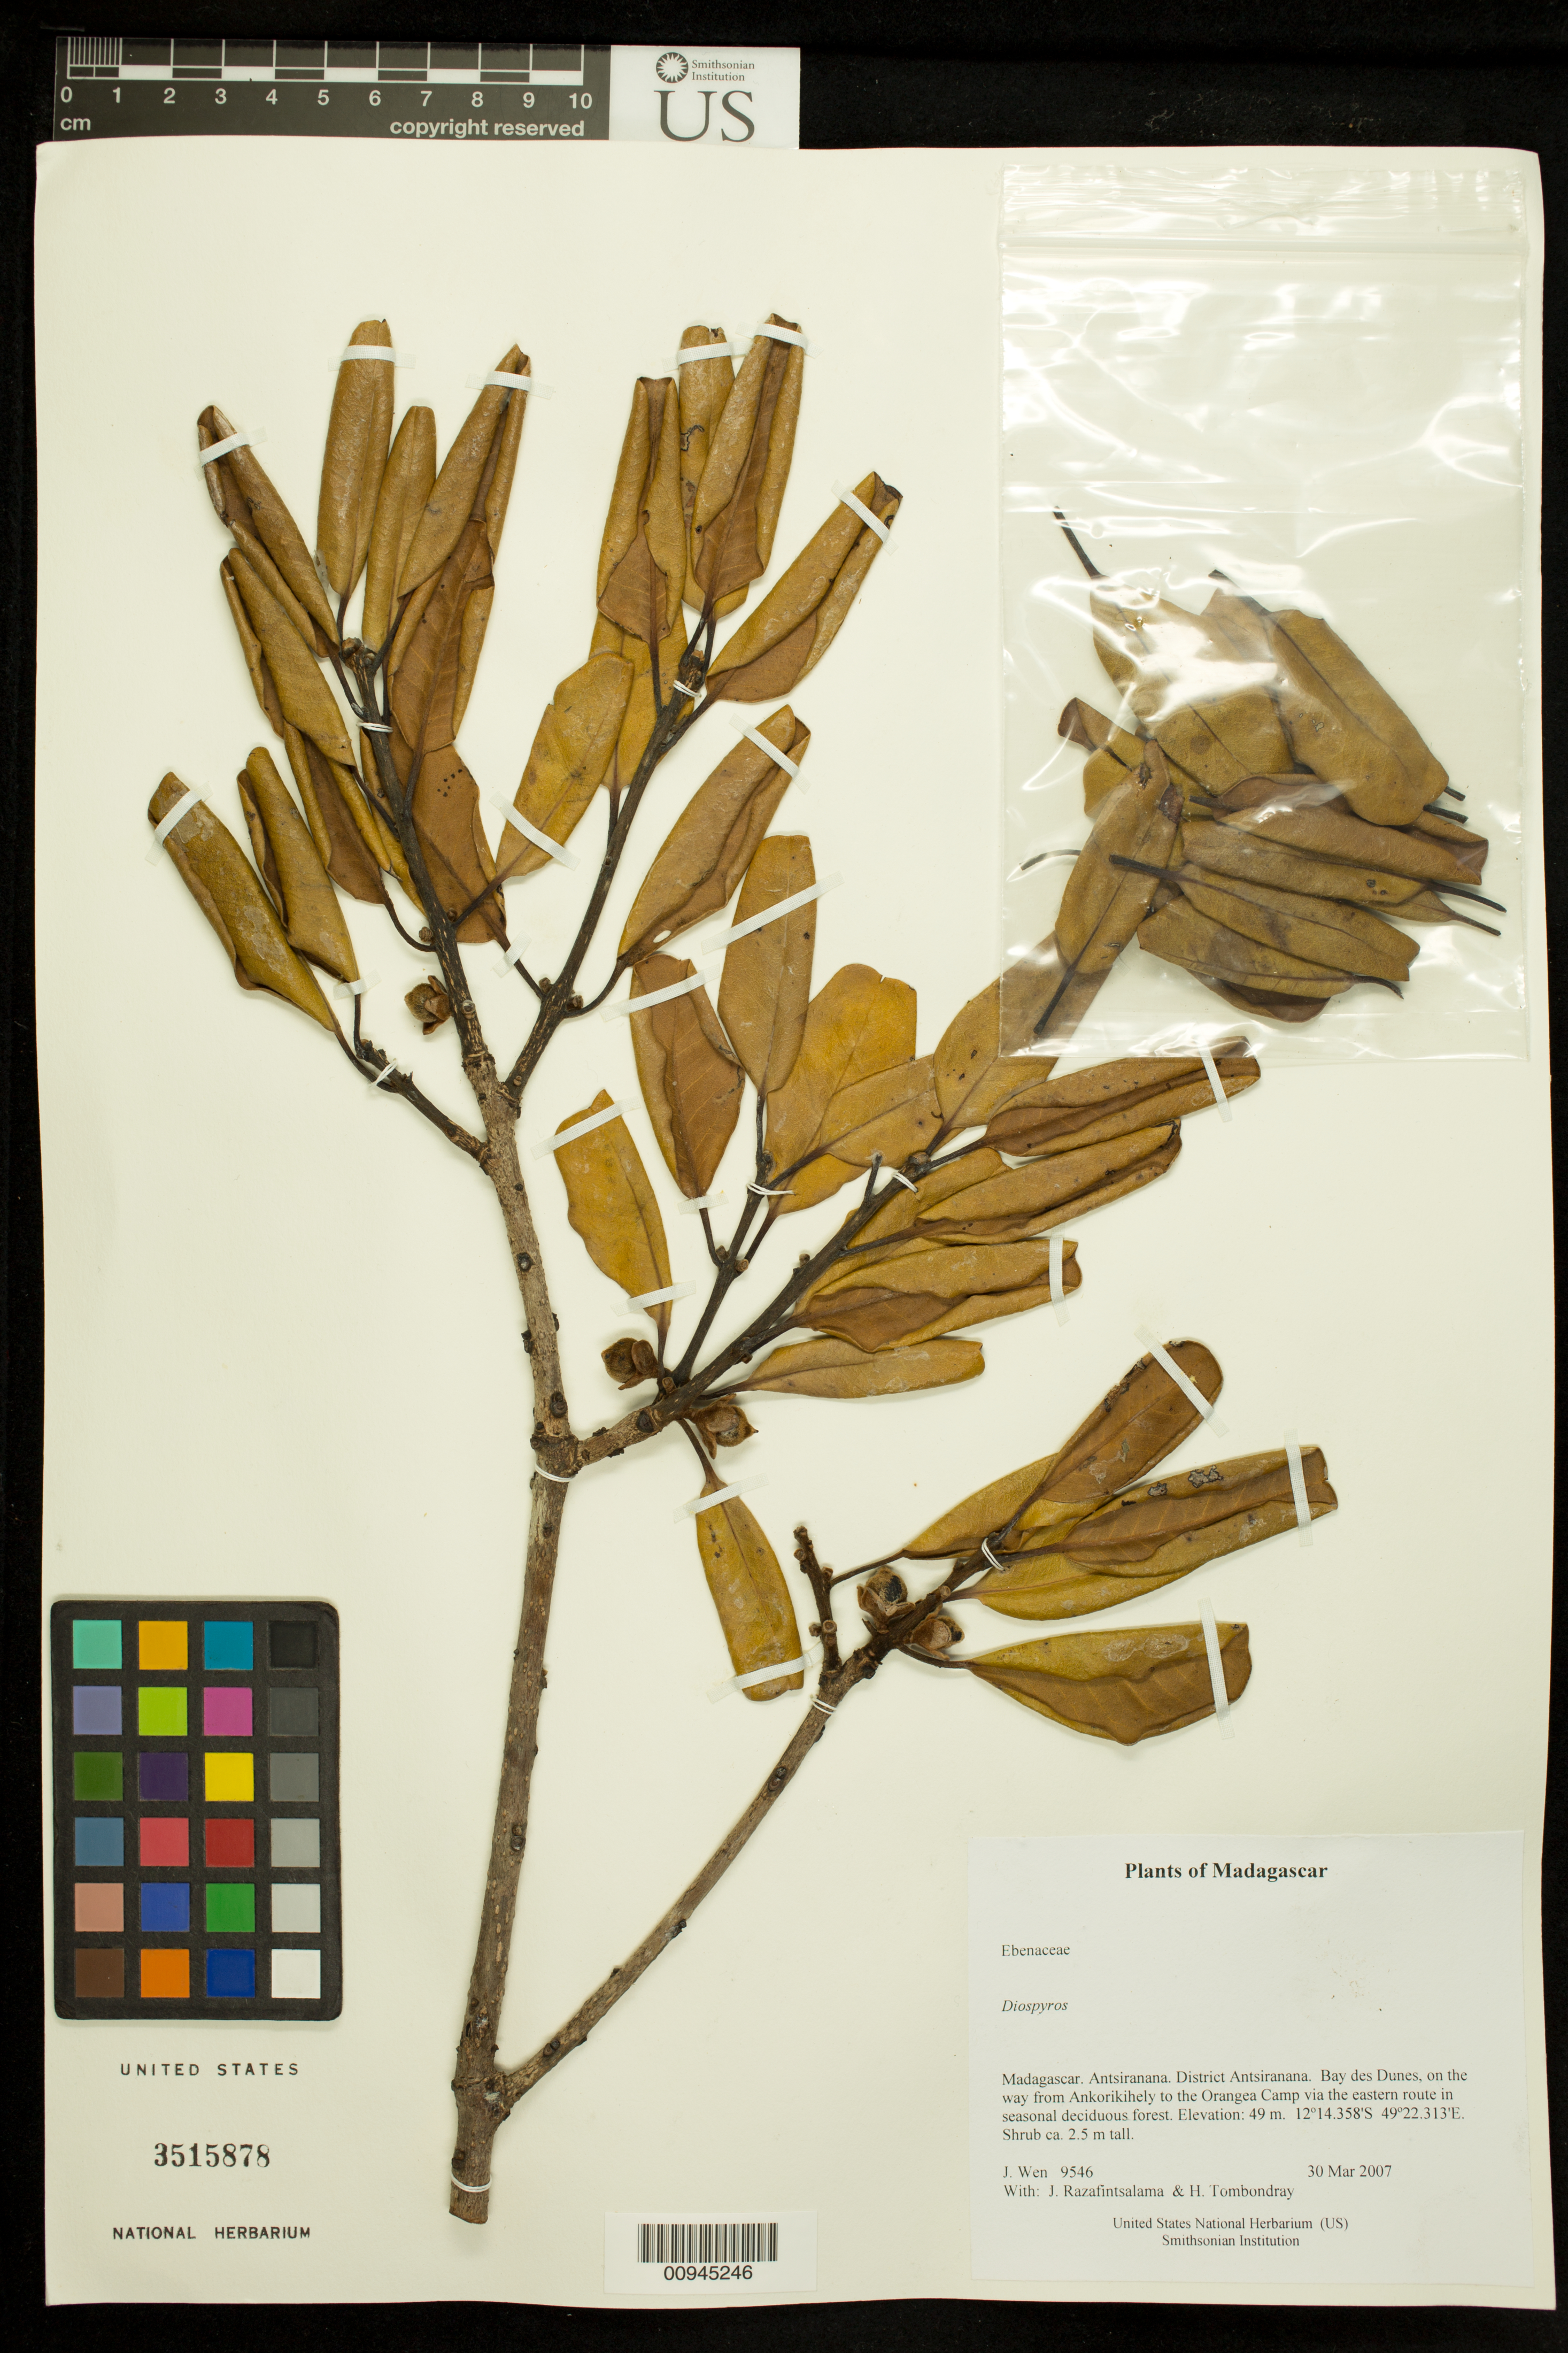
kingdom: Plantae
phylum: Tracheophyta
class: Magnoliopsida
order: Ericales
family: Ebenaceae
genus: Diospyros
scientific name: Diospyros sp.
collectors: J. Wen, J. Razafintsalama & H. Tombondray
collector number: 9546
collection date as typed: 30 Mar 2007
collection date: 2007-03-30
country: Madagascar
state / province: Diana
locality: District Antsiranana. Bay des Dunes, on the way from Ankorikihely to the Orangea Camp via the eastern route in seasonal deciduous forest.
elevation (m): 49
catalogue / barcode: US 3515878